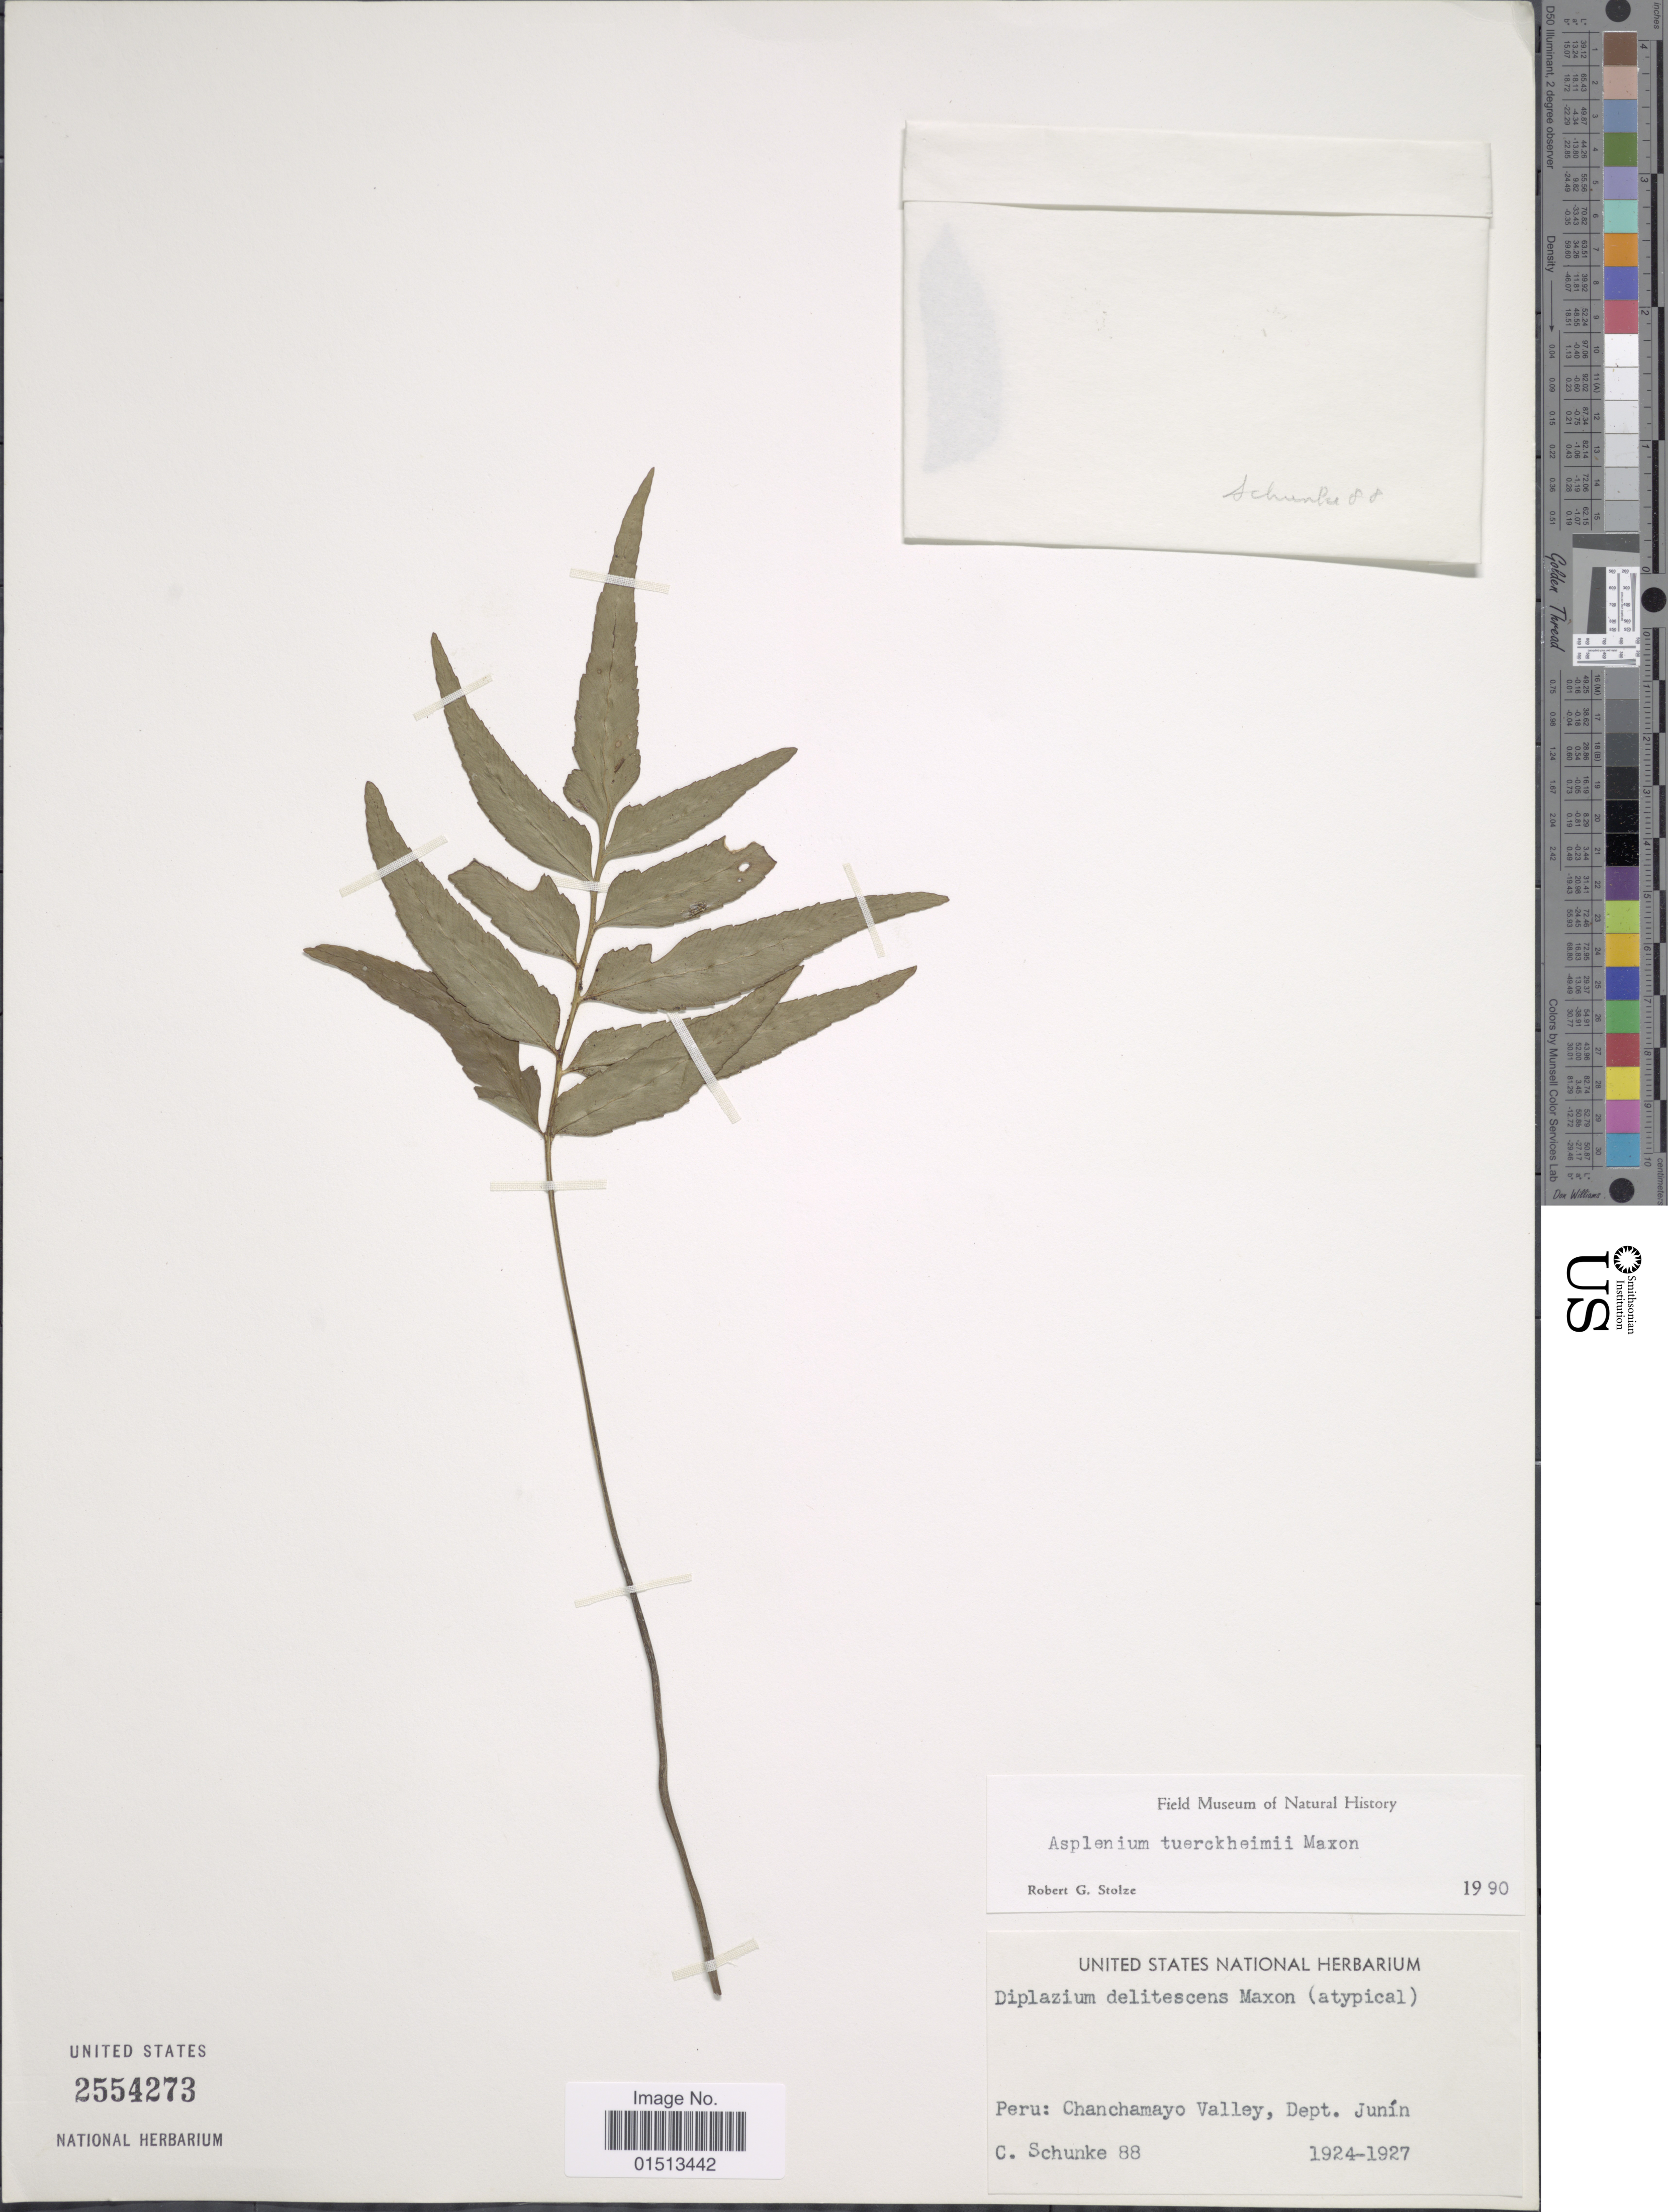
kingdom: Plantae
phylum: Tracheophyta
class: Polypodiopsida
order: Polypodiales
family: Aspleniaceae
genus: Asplenium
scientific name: Asplenium tuerckheimii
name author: Maxon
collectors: C. Schunke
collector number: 88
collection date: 1924/1927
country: Peru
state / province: Junín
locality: Chanchamayo Valley.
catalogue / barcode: US 2554273